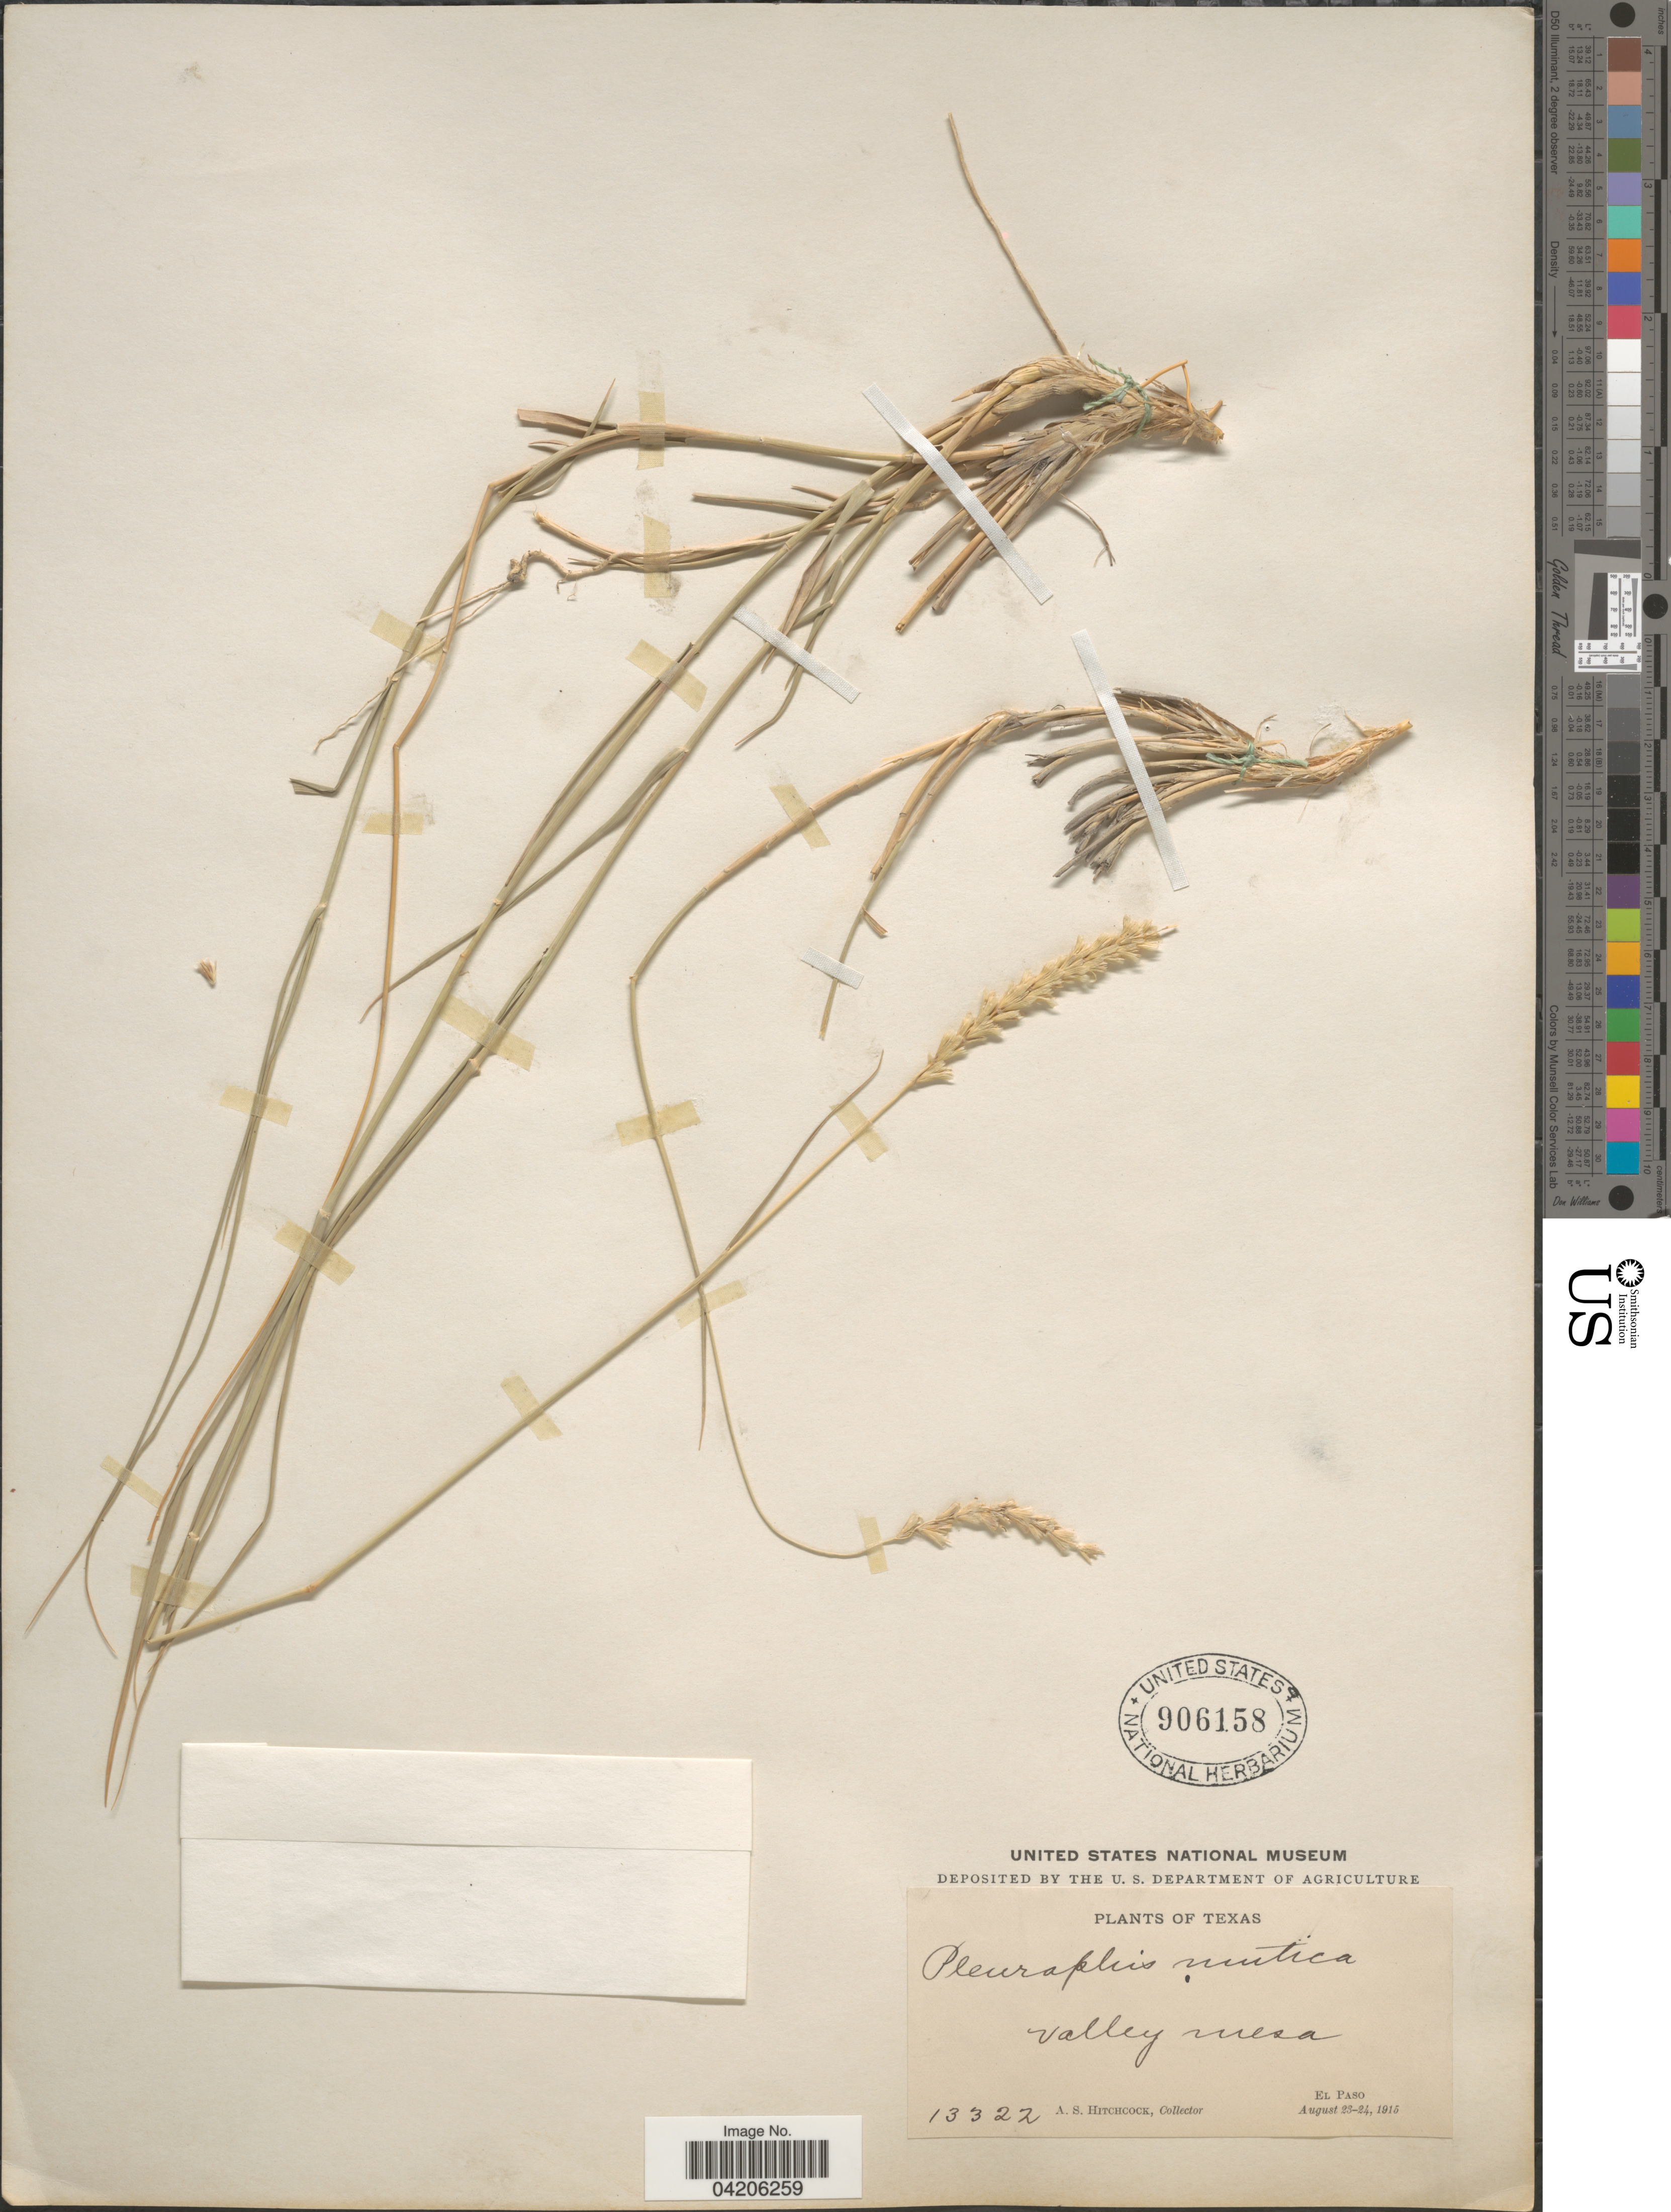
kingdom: Plantae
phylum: Tracheophyta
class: Liliopsida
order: Poales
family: Poaceae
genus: Hilaria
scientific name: Hilaria mutica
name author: (Buckley) Benth.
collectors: A. S. Hitchcock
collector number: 13322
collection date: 1915-08-23/1915-08-24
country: United States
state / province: Texas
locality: Valley mesa. El Paso.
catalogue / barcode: US 906158